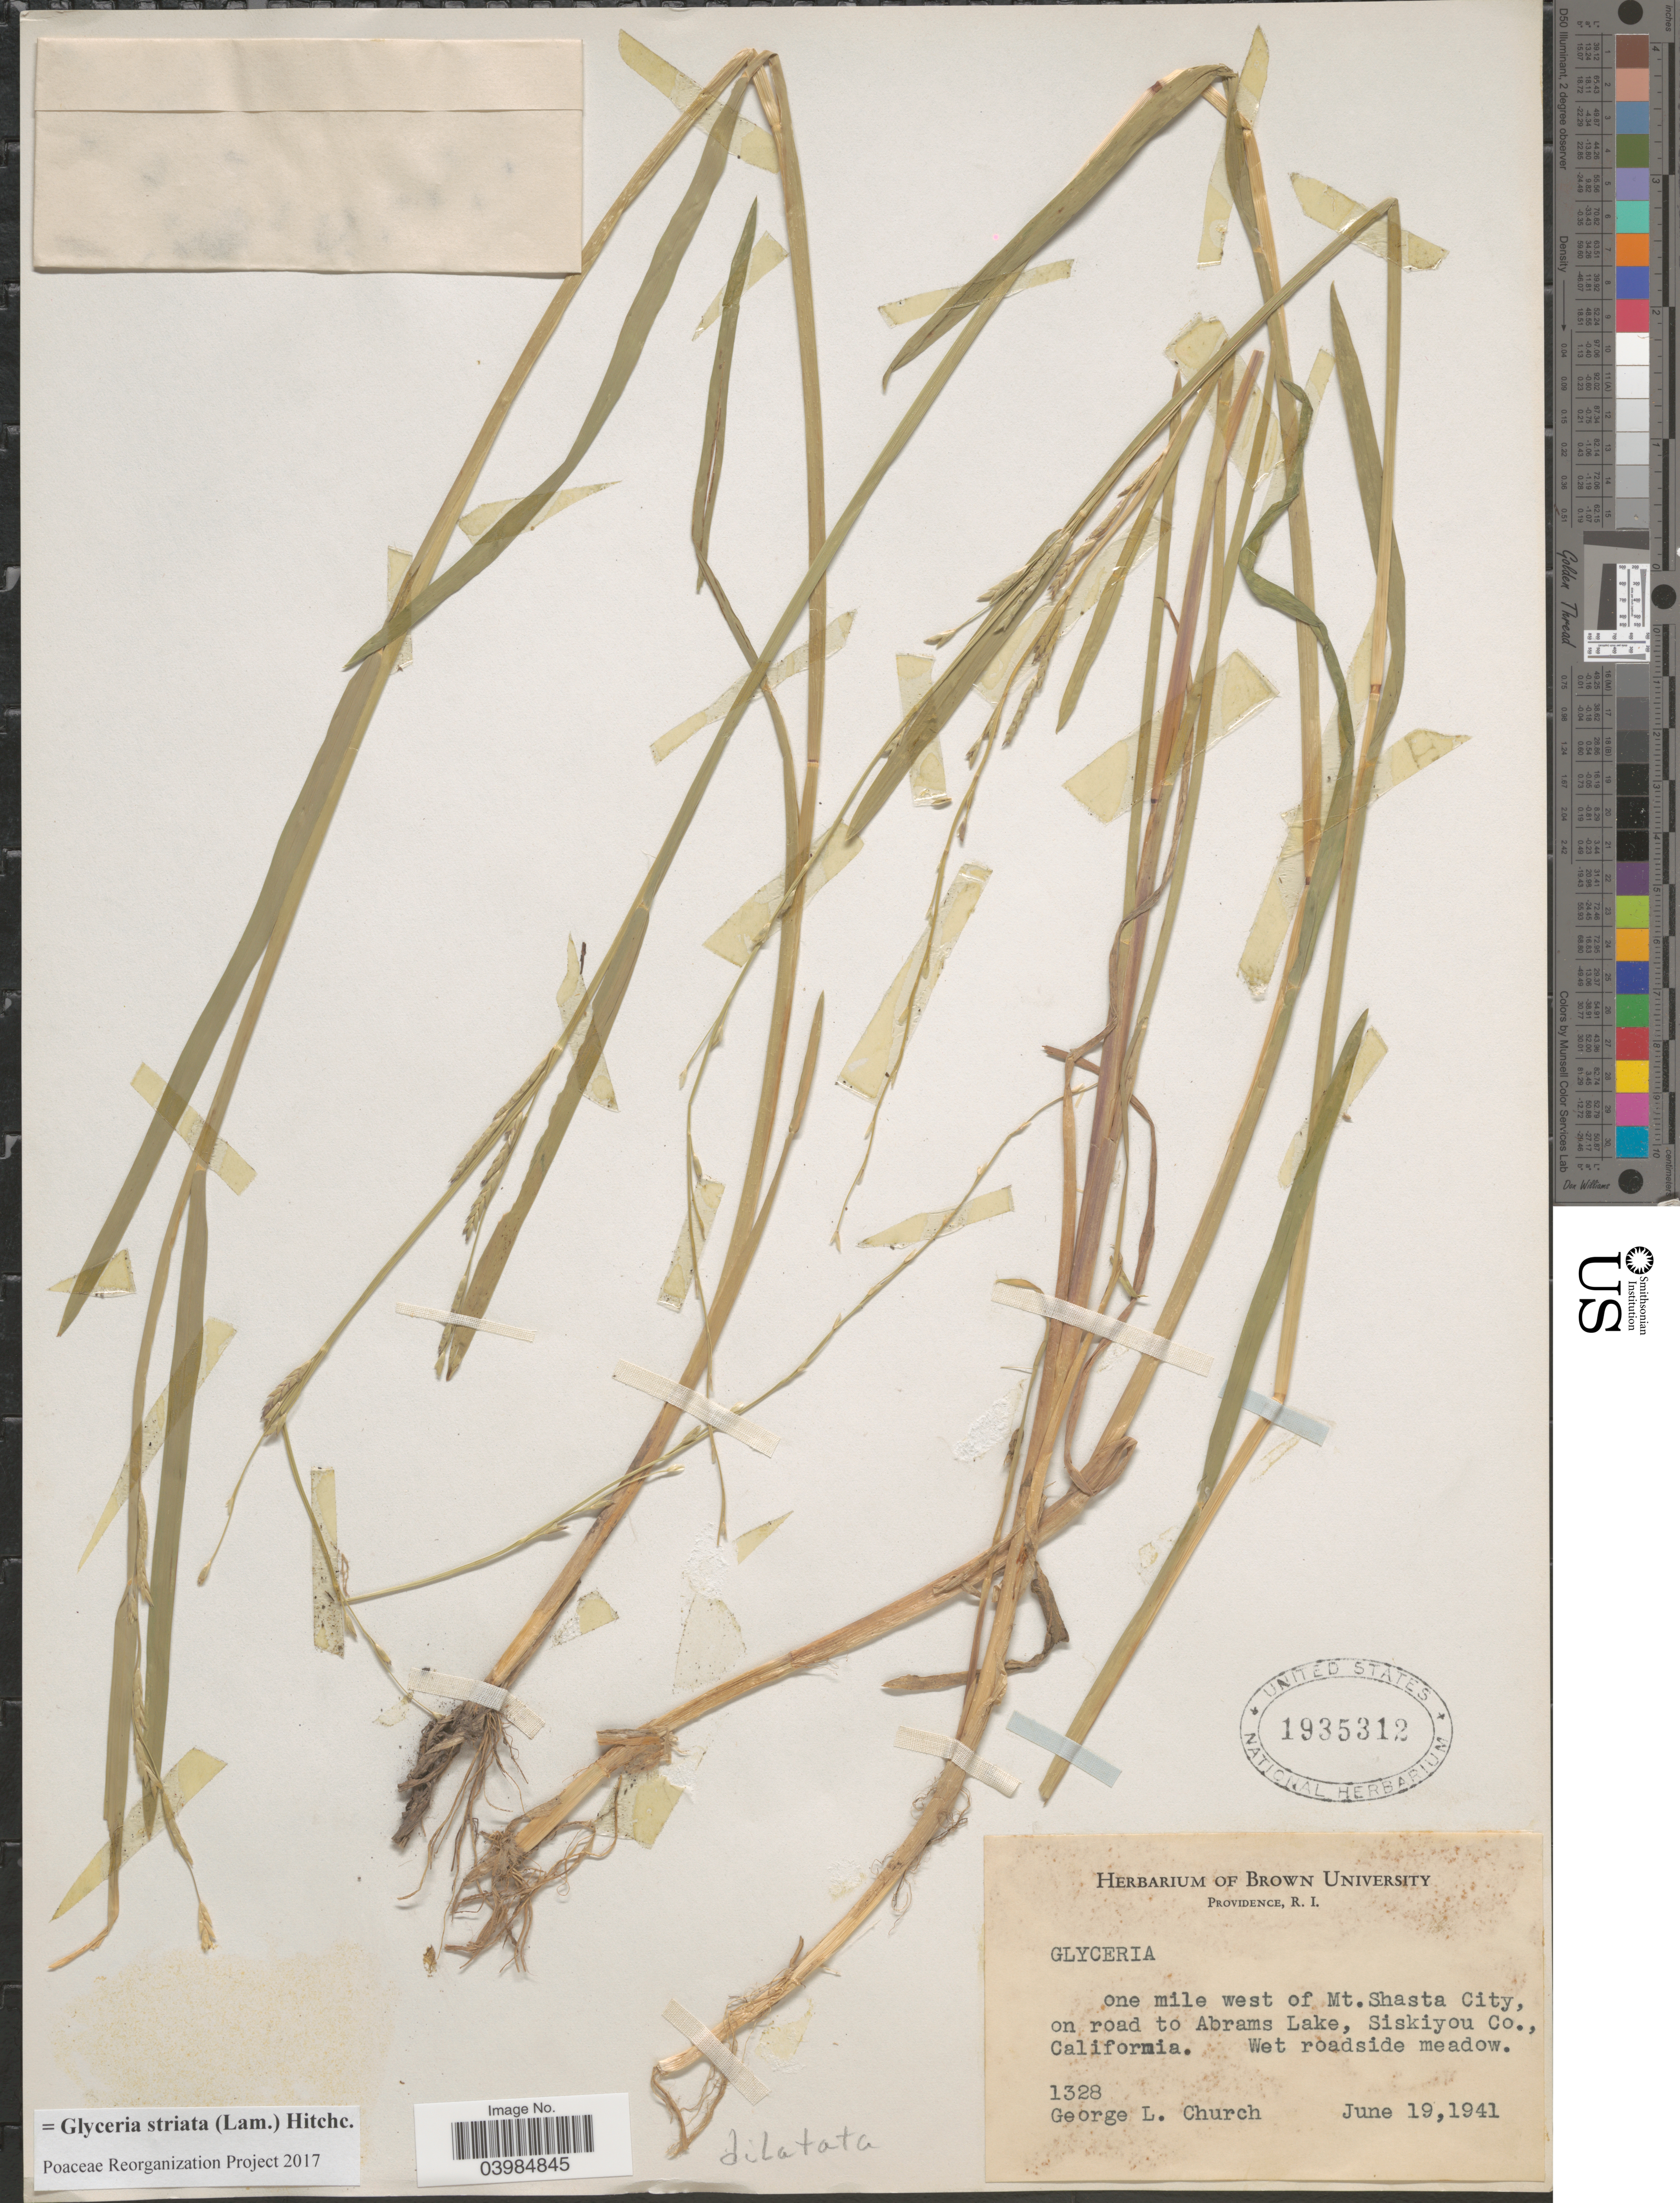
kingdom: Plantae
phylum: Tracheophyta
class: Liliopsida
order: Poales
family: Poaceae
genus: Glyceria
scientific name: Glyceria striata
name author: (Lam.) Hitchc.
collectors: G. L. Church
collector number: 1328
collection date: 1941-06-19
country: United States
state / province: California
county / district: Siskiyou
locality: One mile west of Mt. Shasta City, on road to Abrams Lake, Siskiyou Co.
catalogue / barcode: US 1935312